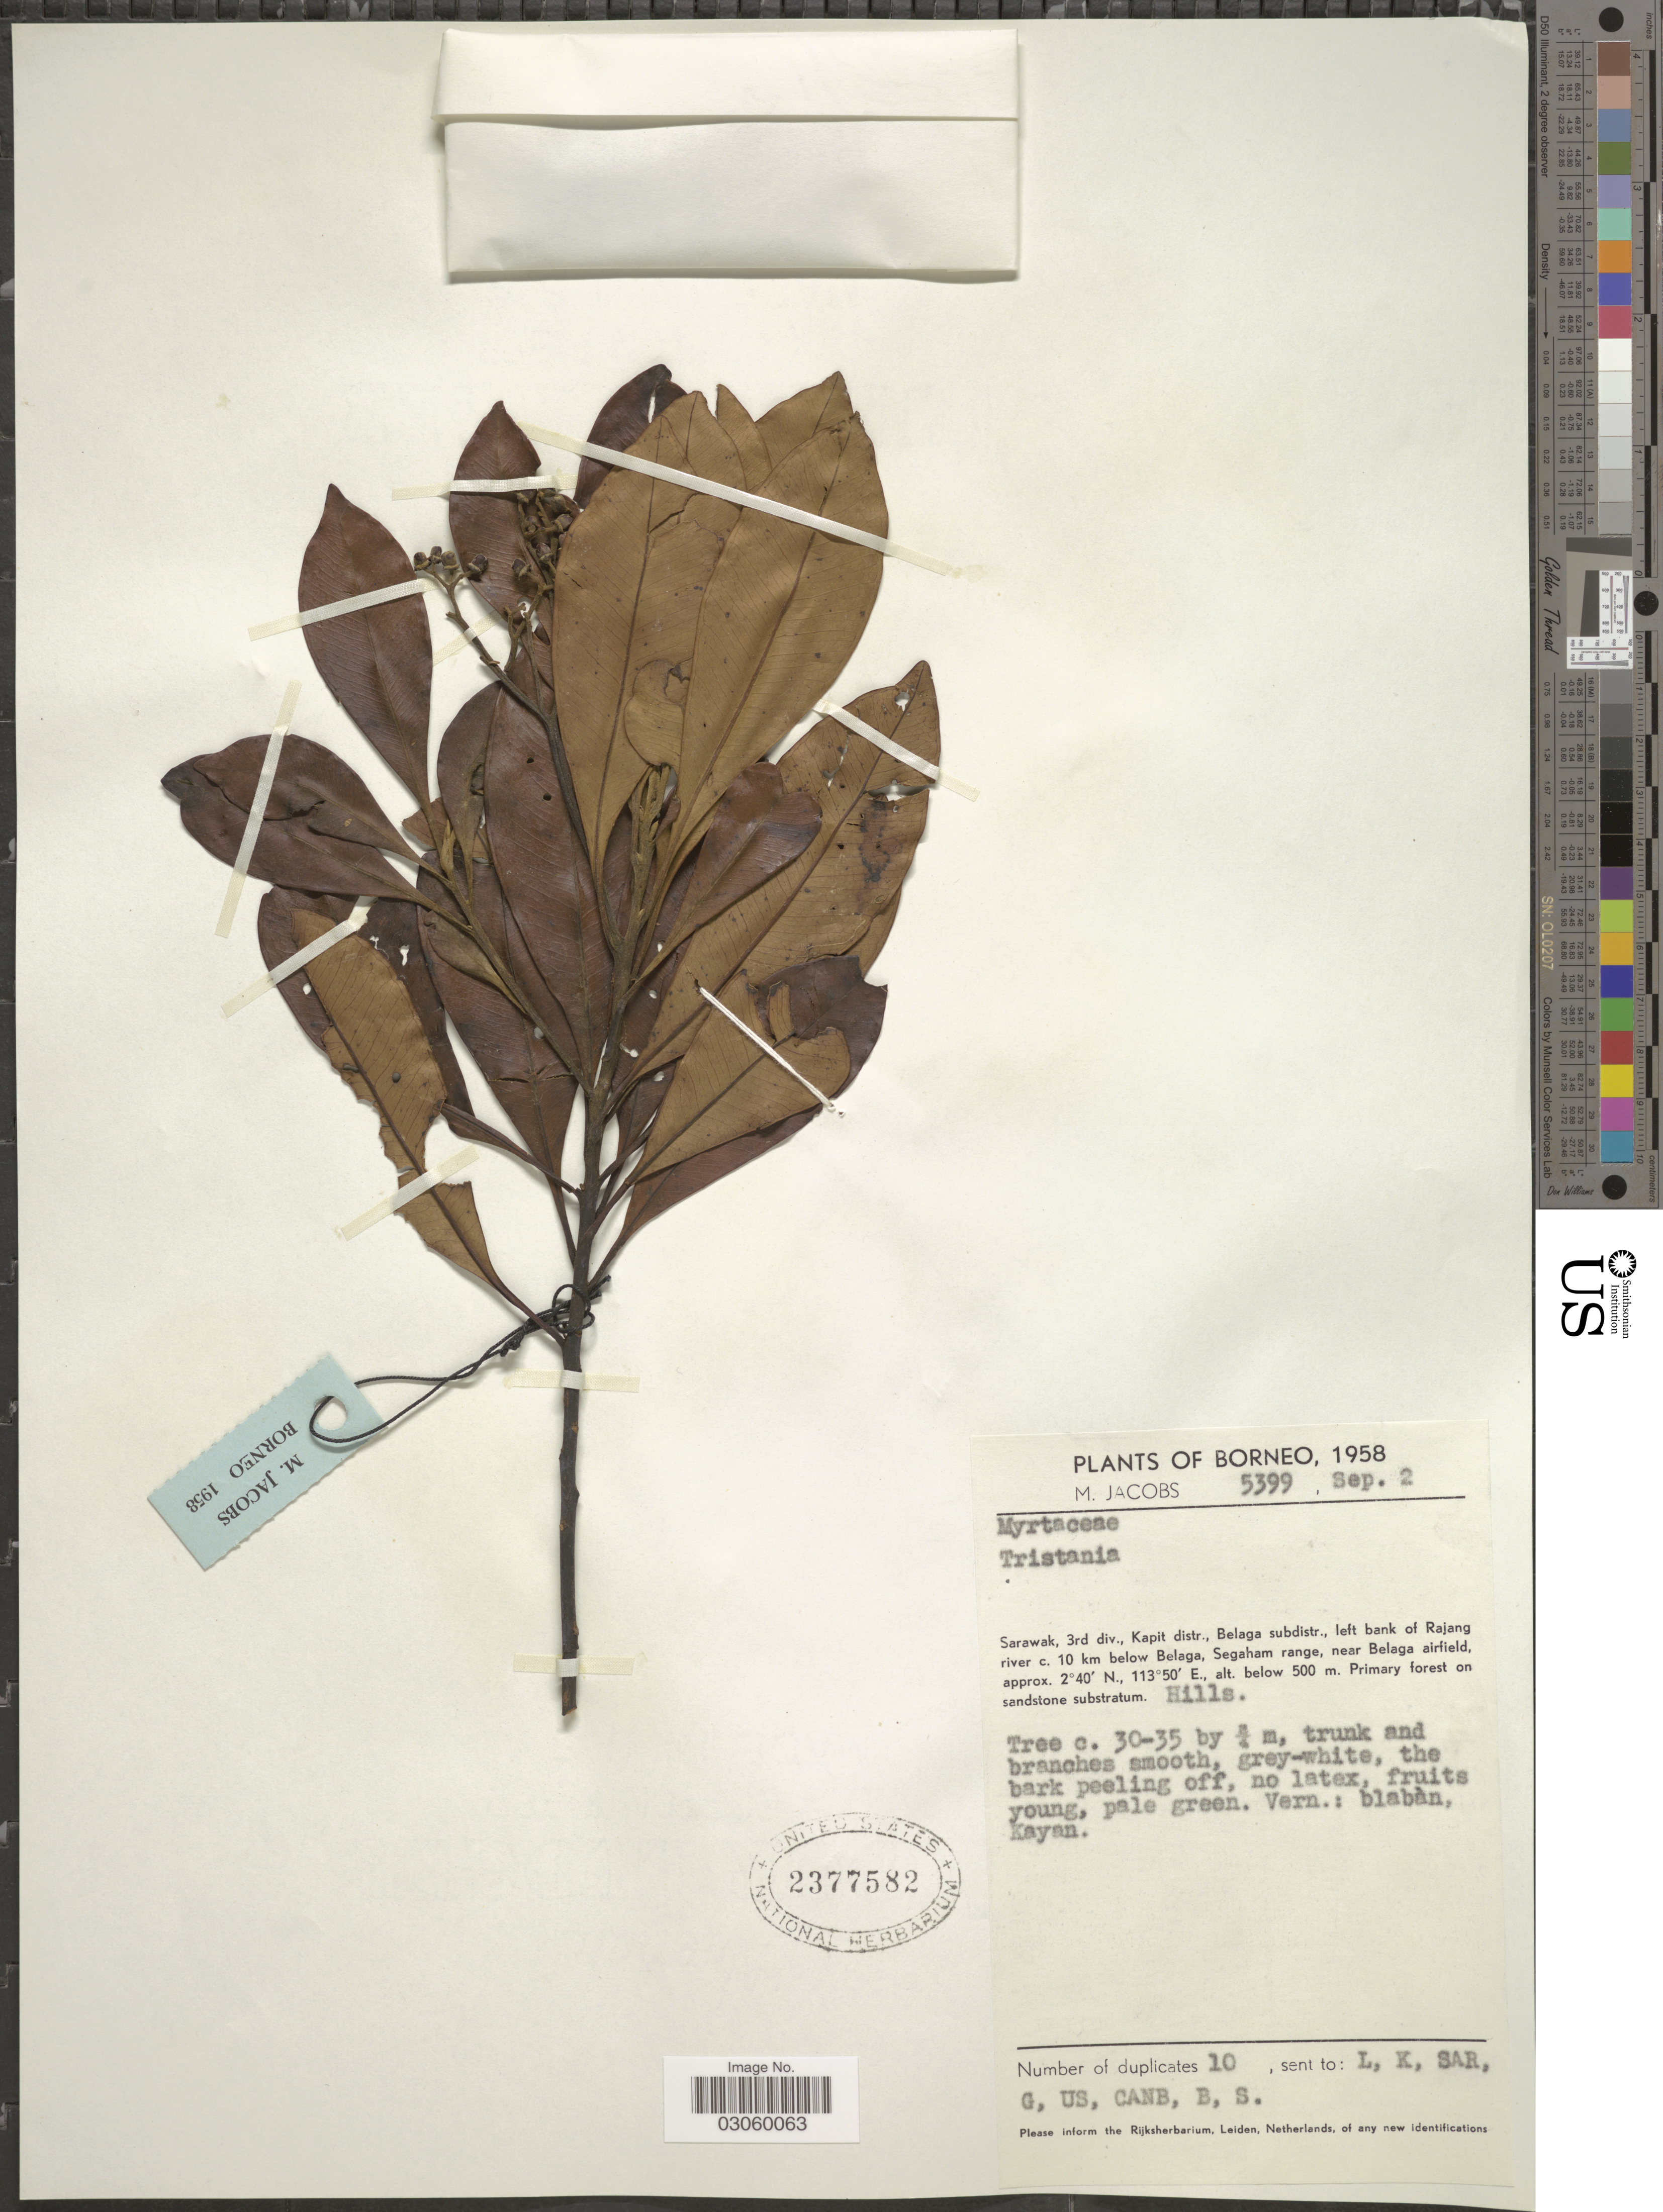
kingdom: Plantae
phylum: Tracheophyta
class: Magnoliopsida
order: Myrtales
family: Myrtaceae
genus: Tristaniopsis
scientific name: Tristaniopsis sp.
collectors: M. Jacobs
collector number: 5399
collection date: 1958-09-02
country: Malaysia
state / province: Sarawak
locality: Borneo, 3rd div., Kapit distr., Belaga subdistr., left bank of Rajang river c. 10 km below Belaga, Segaham range, near Belaga airfield.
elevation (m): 500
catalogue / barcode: US 2377582